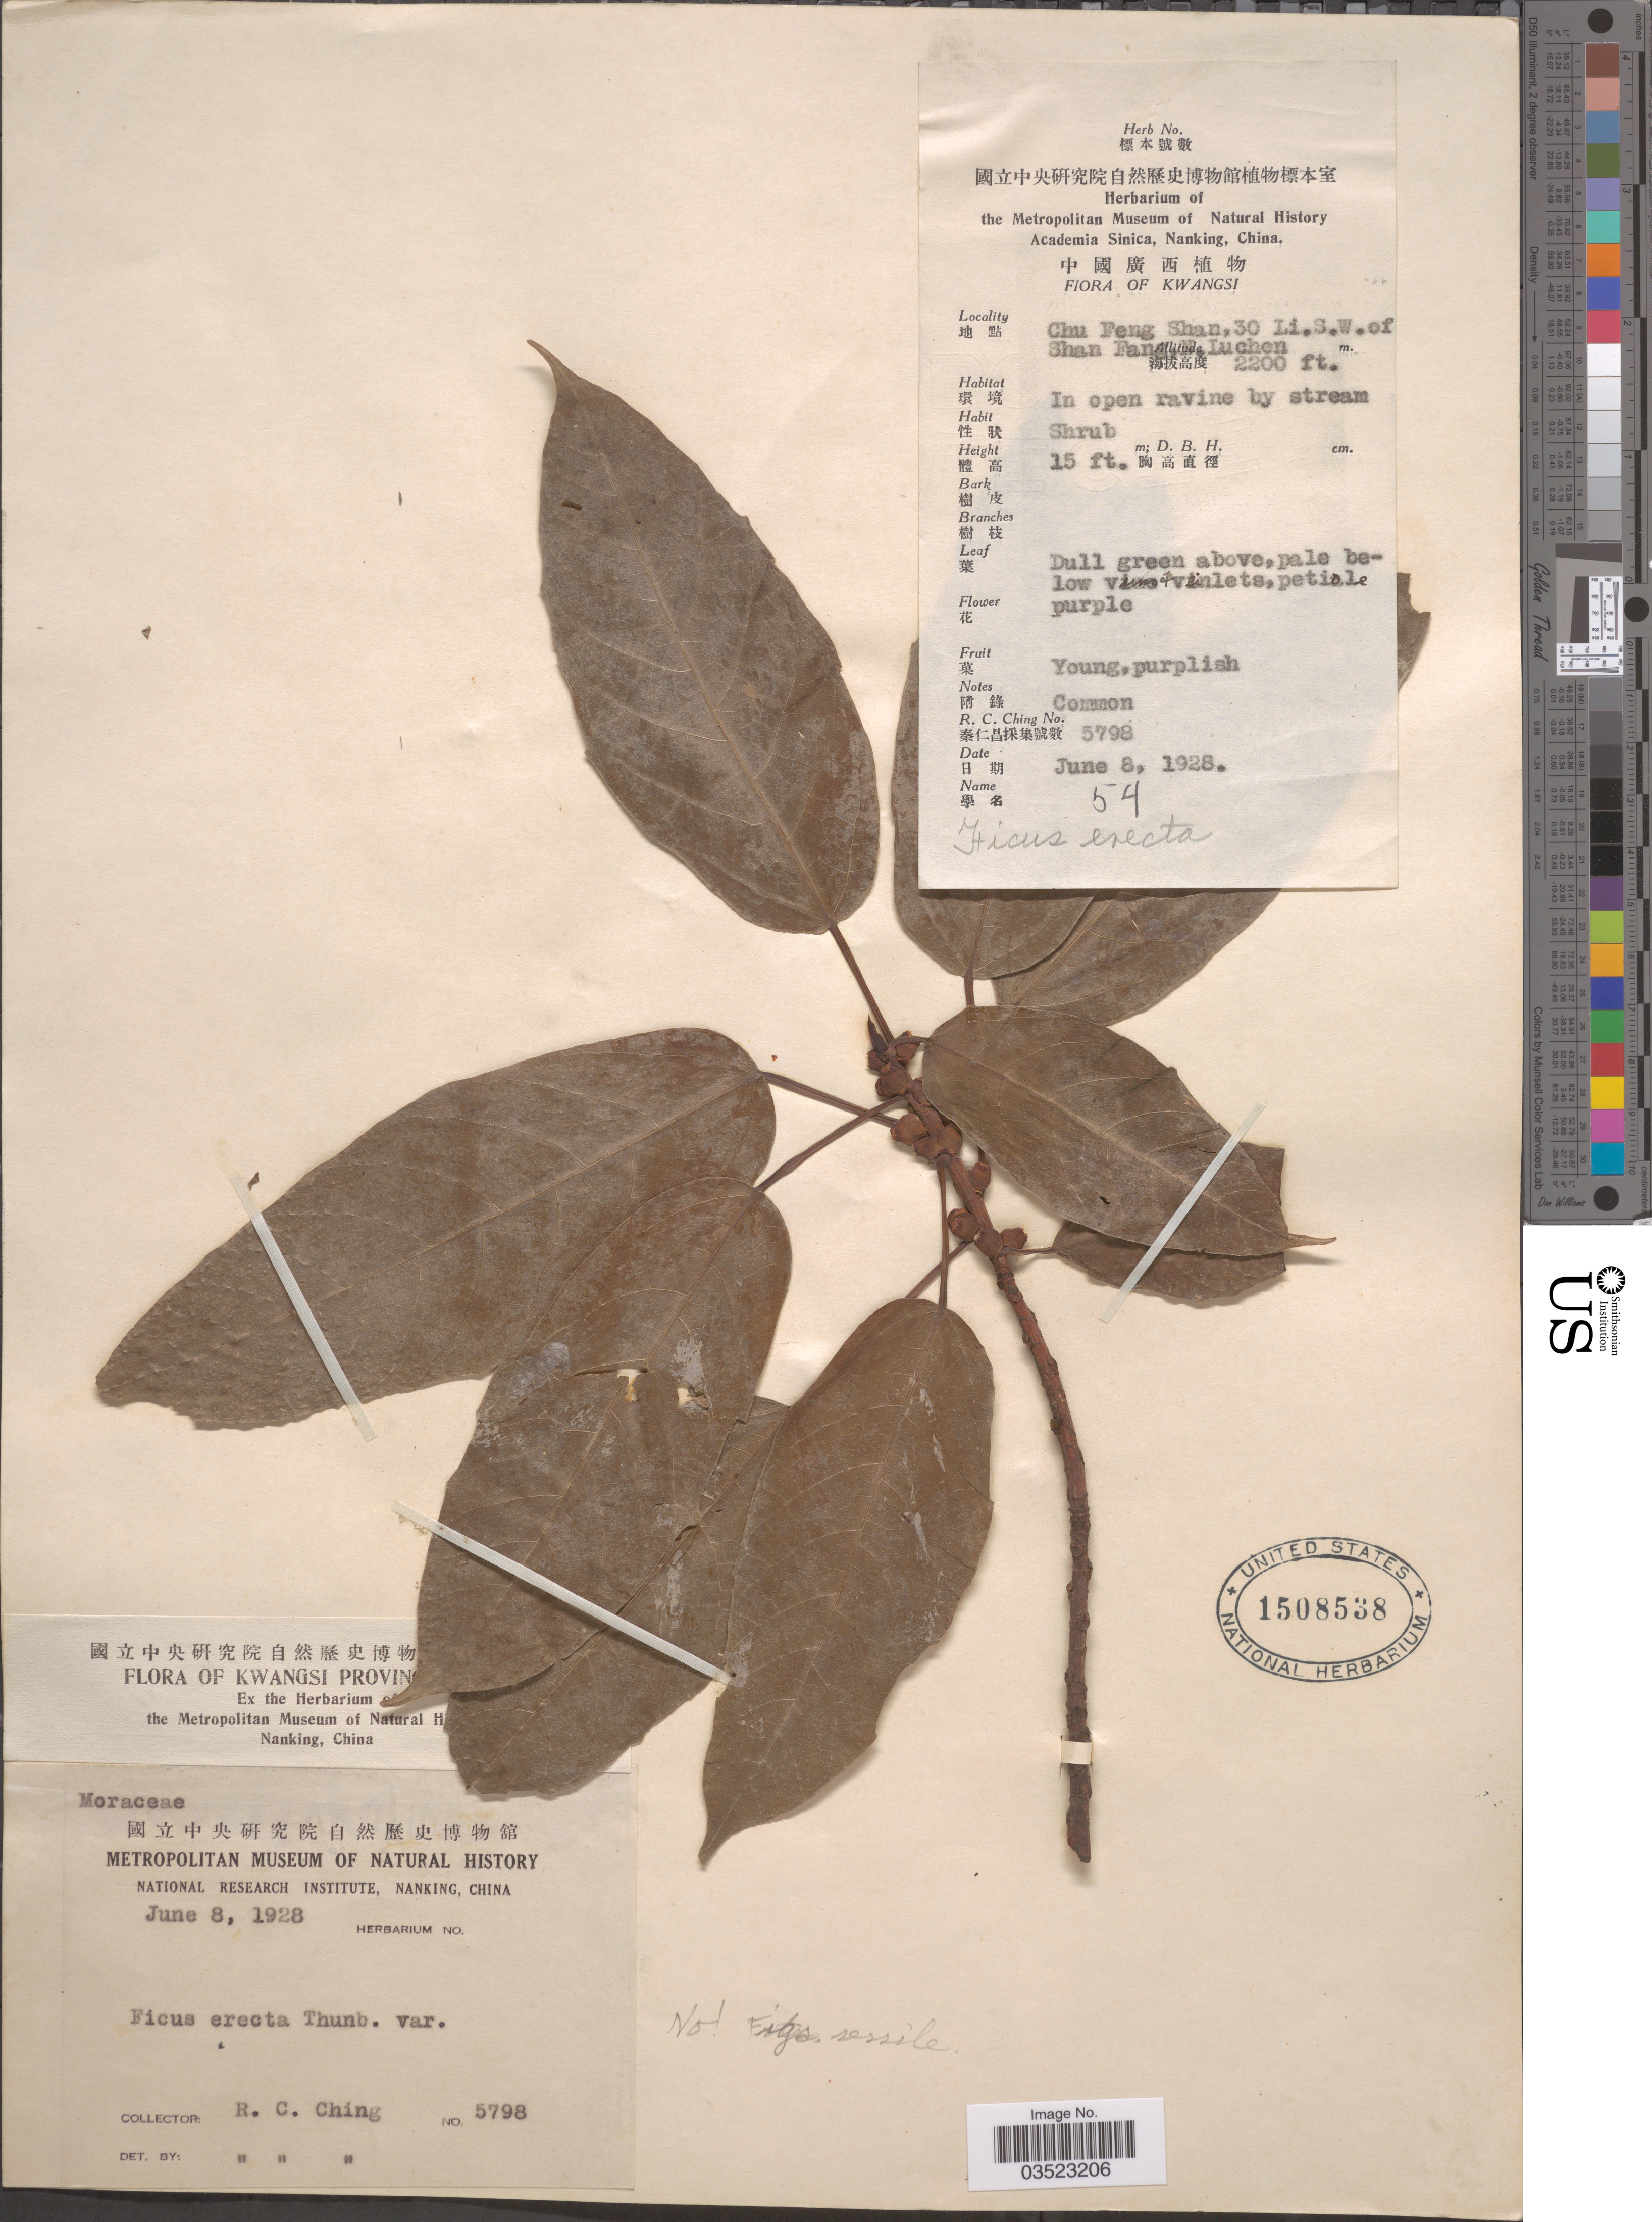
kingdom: Plantae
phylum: Tracheophyta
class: Magnoliopsida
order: Rosales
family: Moraceae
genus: Ficus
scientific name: Ficus sp.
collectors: R. C. Ching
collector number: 5798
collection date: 1928-06-08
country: China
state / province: Guangxi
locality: Kwangsi Provin [illegible text]. Chu Feng Shan, 30 Li. S.W. of Shan Fang. Luchen.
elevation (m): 671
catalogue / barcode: US 1508538